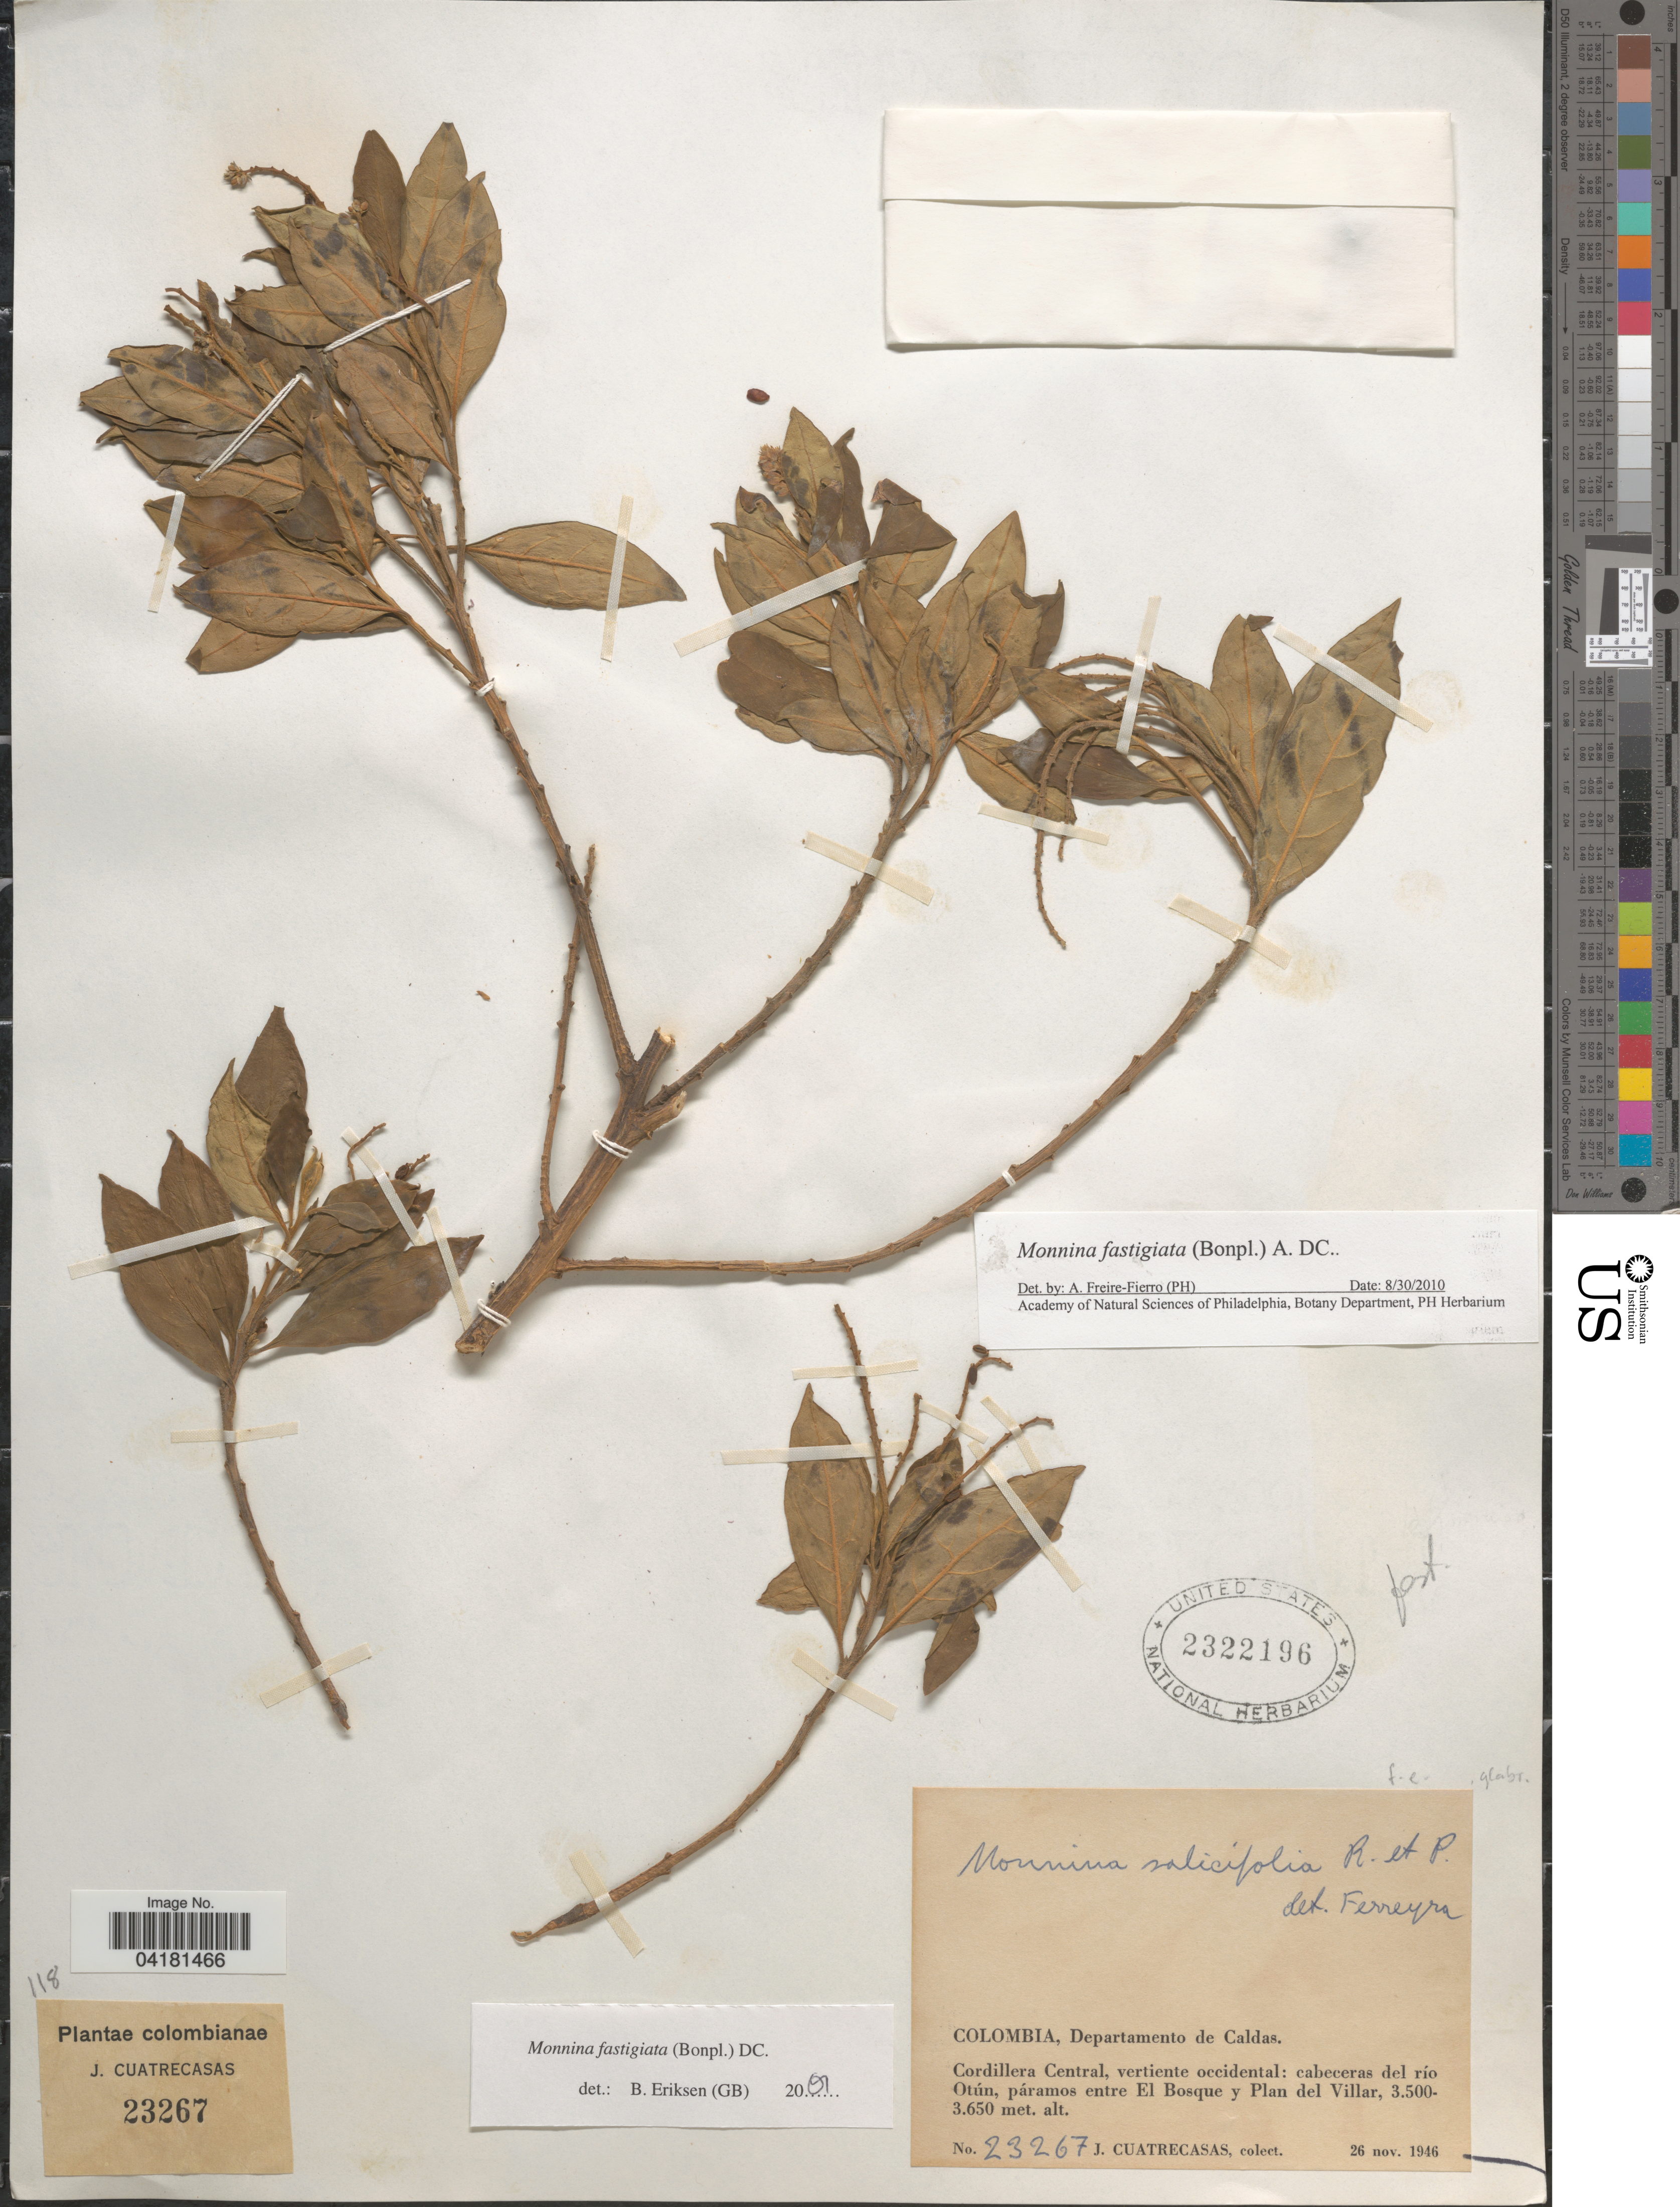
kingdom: Plantae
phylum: Tracheophyta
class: Magnoliopsida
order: Fabales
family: Polygalaceae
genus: Monnina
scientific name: Monnina fastigiata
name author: (Bonpl.) DC.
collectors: J. Cuatrecasas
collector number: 23267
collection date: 1946-11-26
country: Colombia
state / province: Caldas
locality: Departamento de Caldas. Cordillera Central, vertiente occidental: cabeceras del río Otún, páramos entre El Bosque y Plan del Villar.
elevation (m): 3500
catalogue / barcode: US 2322196